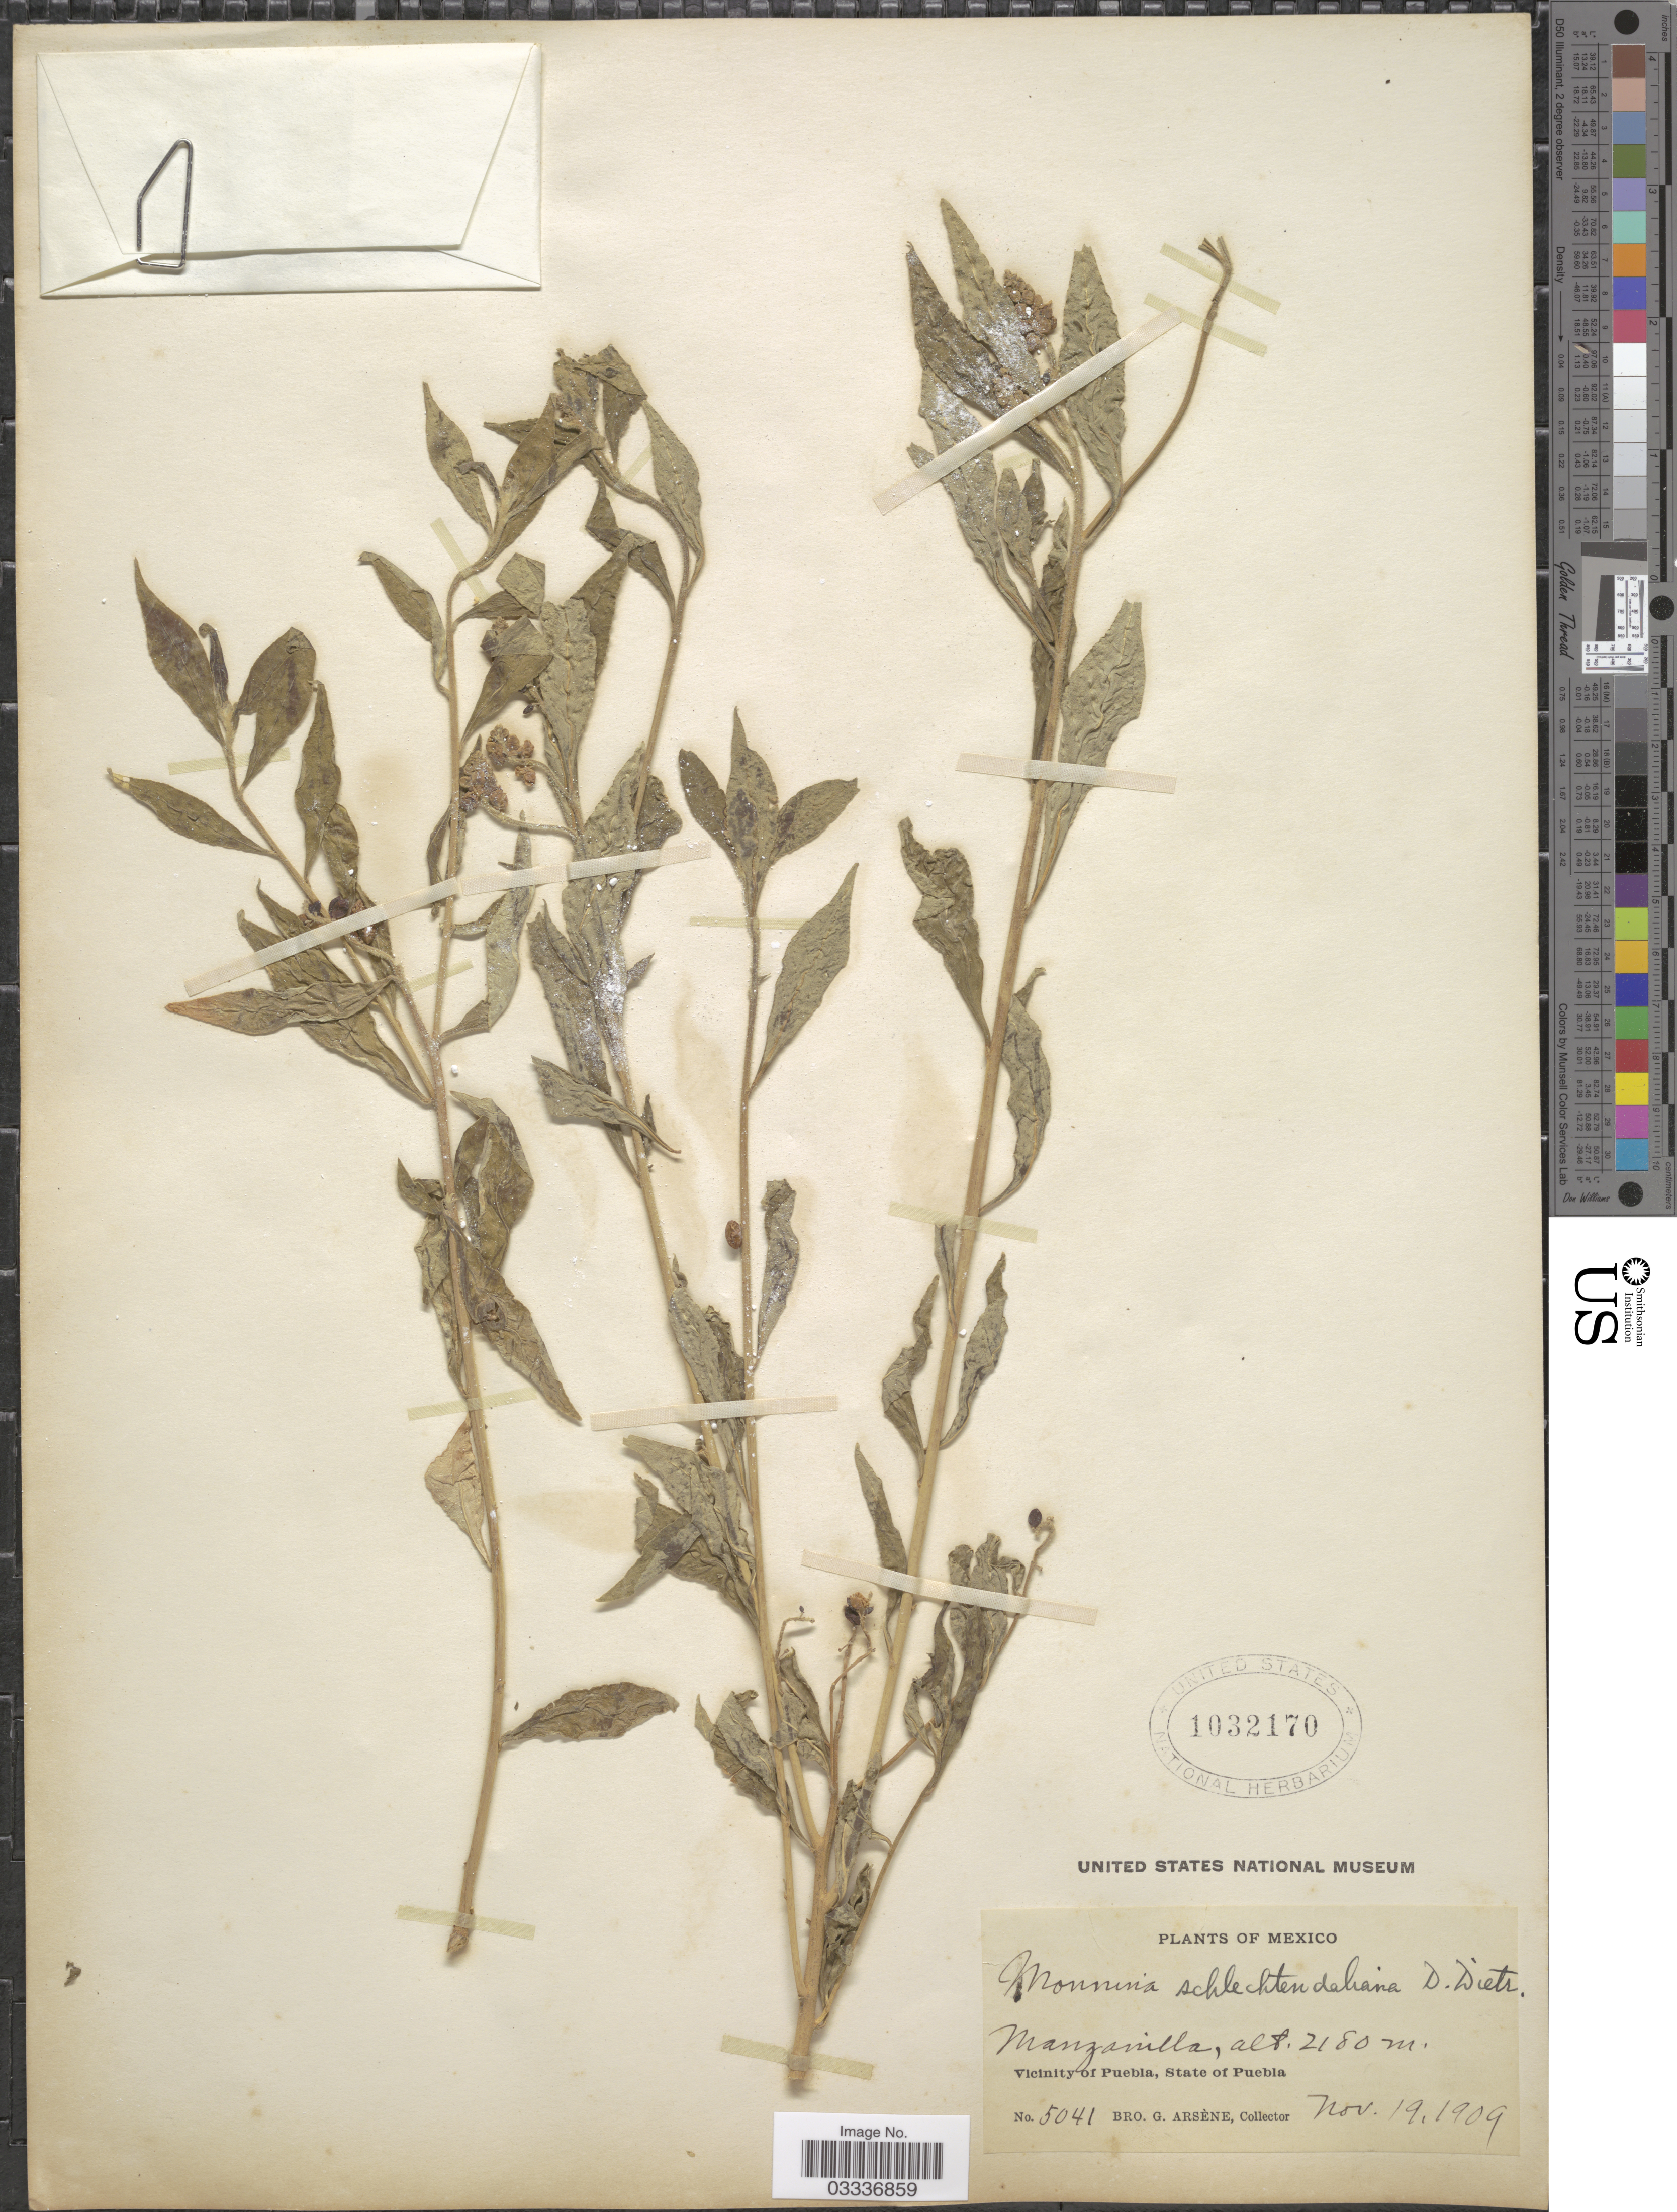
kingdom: Plantae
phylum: Tracheophyta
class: Magnoliopsida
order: Fabales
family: Polygalaceae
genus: Monnina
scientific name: Monnina schlechtendaliana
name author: D. Dietr.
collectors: Bro. G. Arsène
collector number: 5041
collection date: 1909-11-19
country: Mexico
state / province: Puebla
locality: Manzanilla. Vicinity of Puebla.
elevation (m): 2180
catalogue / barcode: US 1032170